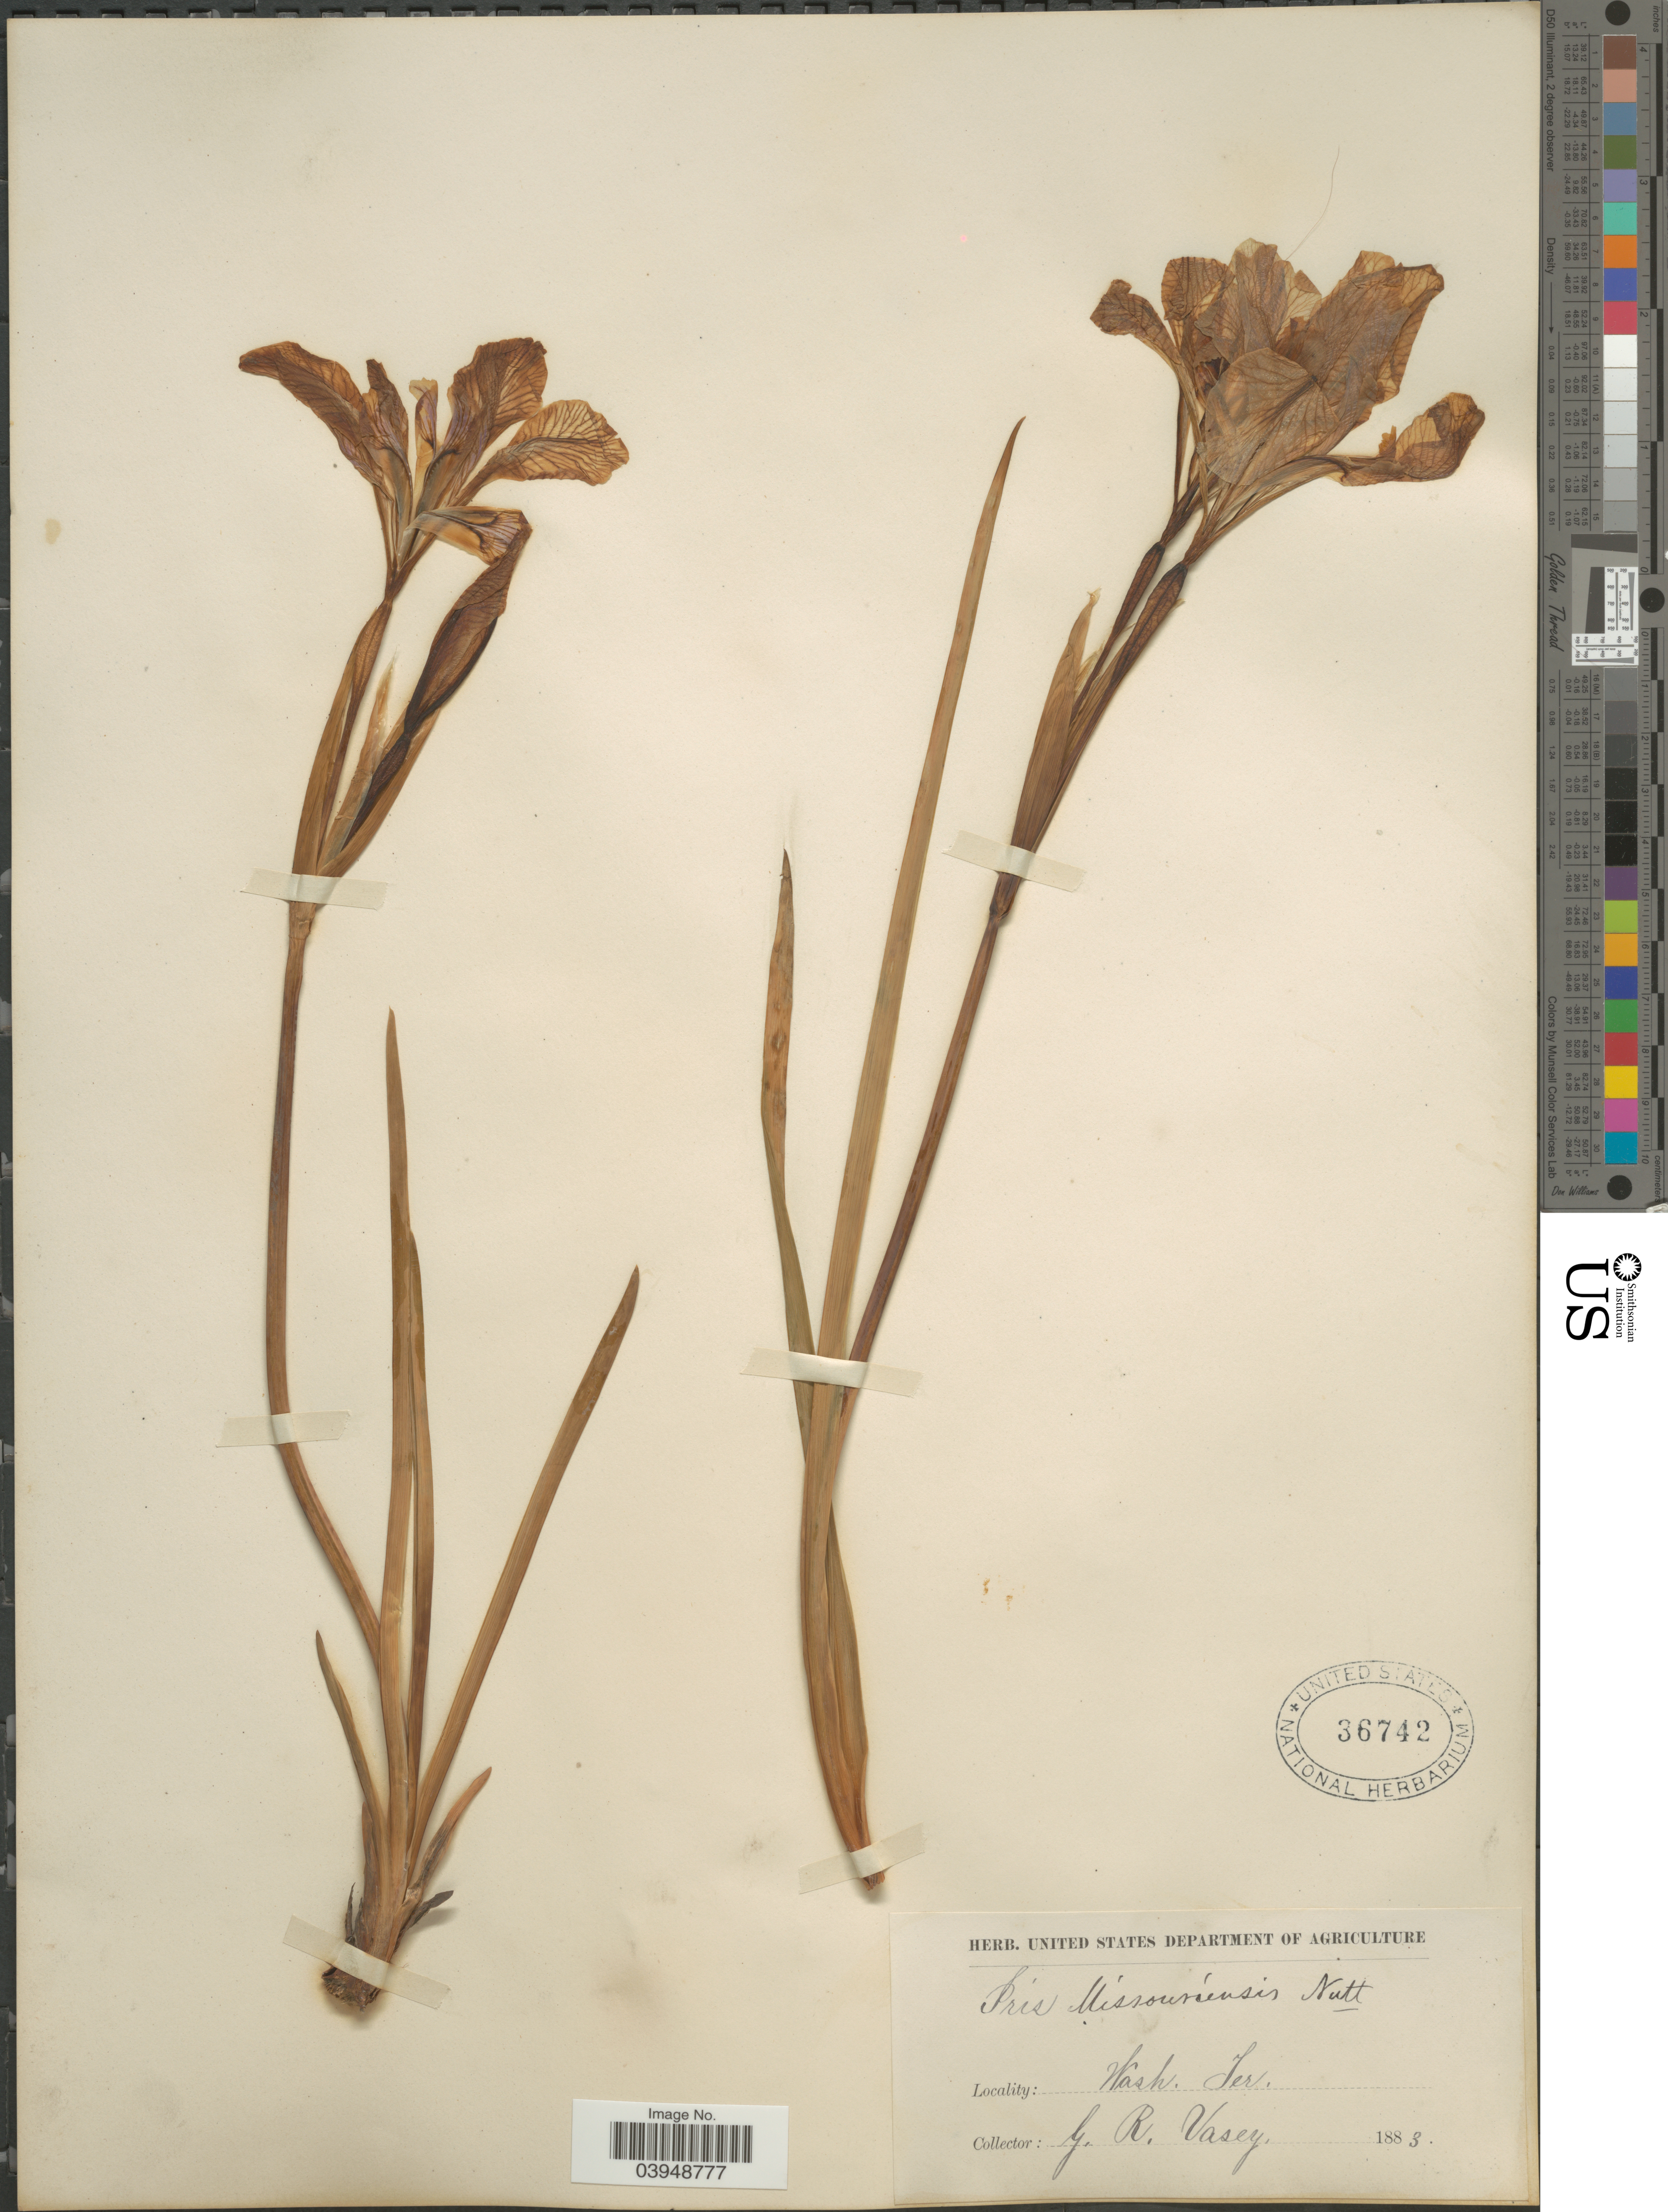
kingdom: Plantae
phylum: Tracheophyta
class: Liliopsida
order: Asparagales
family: Iridaceae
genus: Iris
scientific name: Iris missouriensis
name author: Nutt.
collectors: G. R. Vasey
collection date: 1883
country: United States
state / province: Washington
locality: Wash. Ter.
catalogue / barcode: US 36742